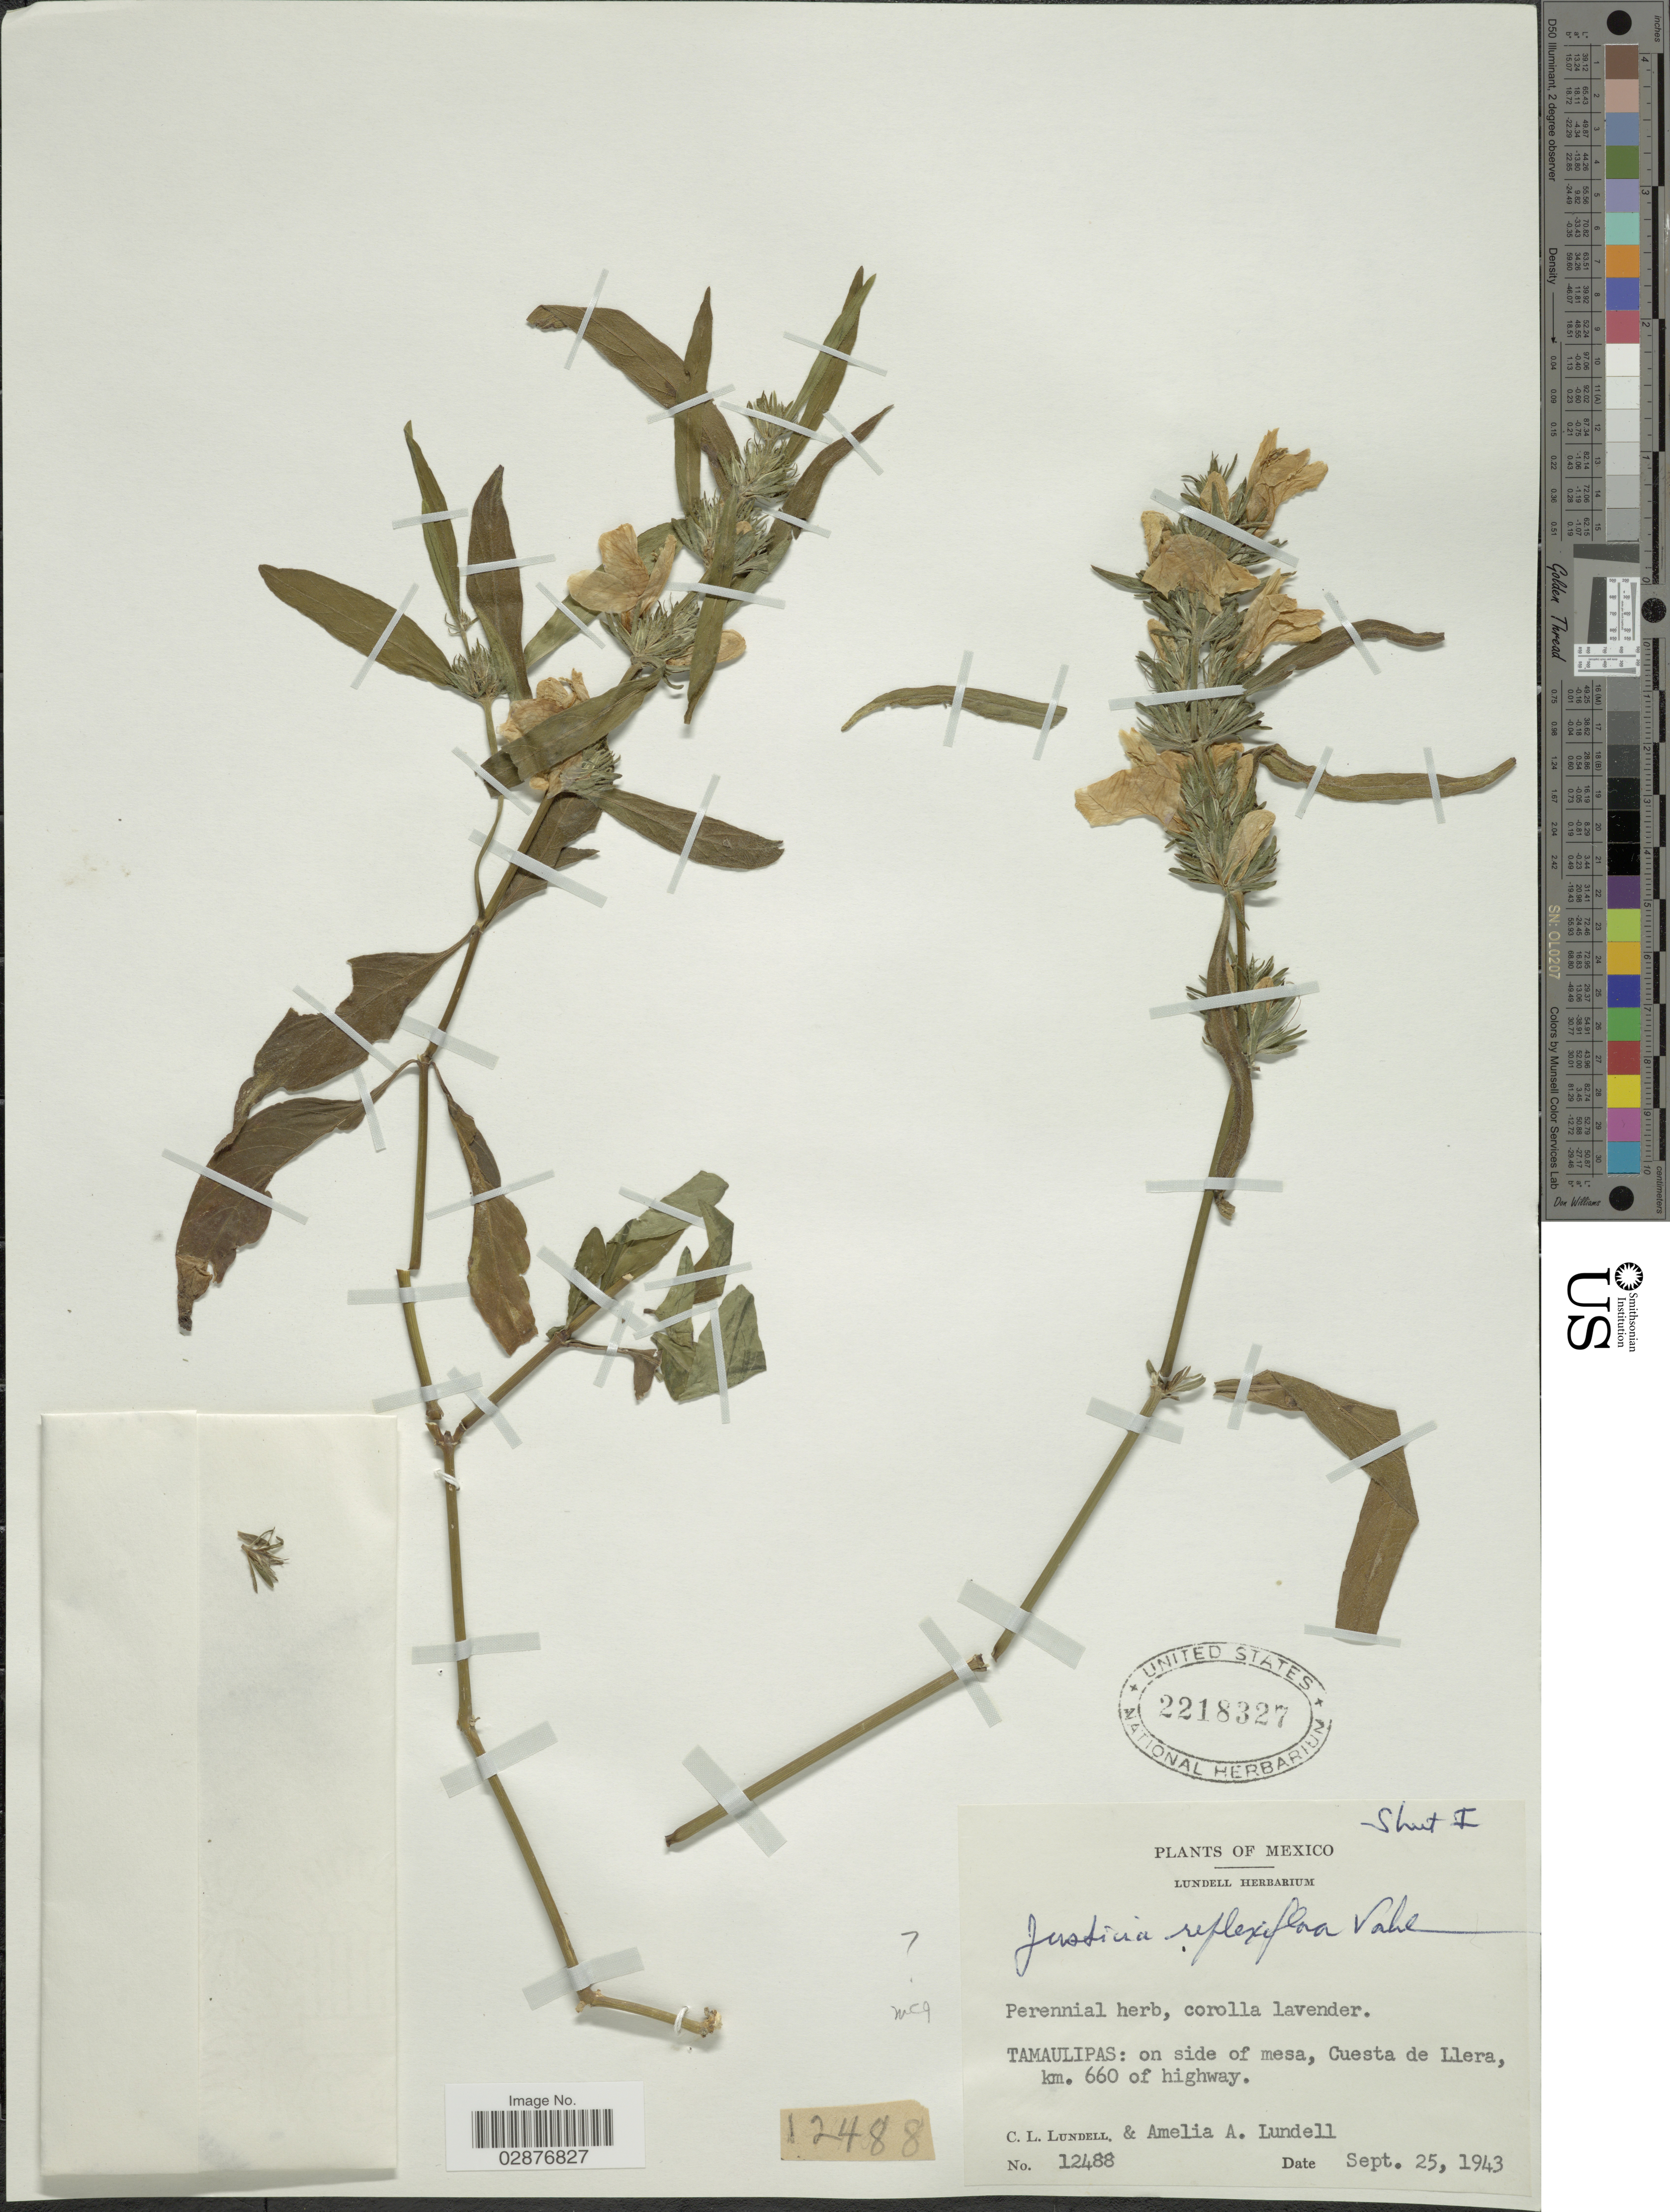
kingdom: Plantae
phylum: Tracheophyta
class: Magnoliopsida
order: Lamiales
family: Acanthaceae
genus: Justicia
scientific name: Justicia runyonii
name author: Small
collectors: C. L. Lundell & A. A. Lundell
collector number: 12488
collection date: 1943-09-25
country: Mexico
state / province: Tamaulipas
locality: On side of mesa, Cuesta de Llera, km. 660 of highway.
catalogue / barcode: US 2218327